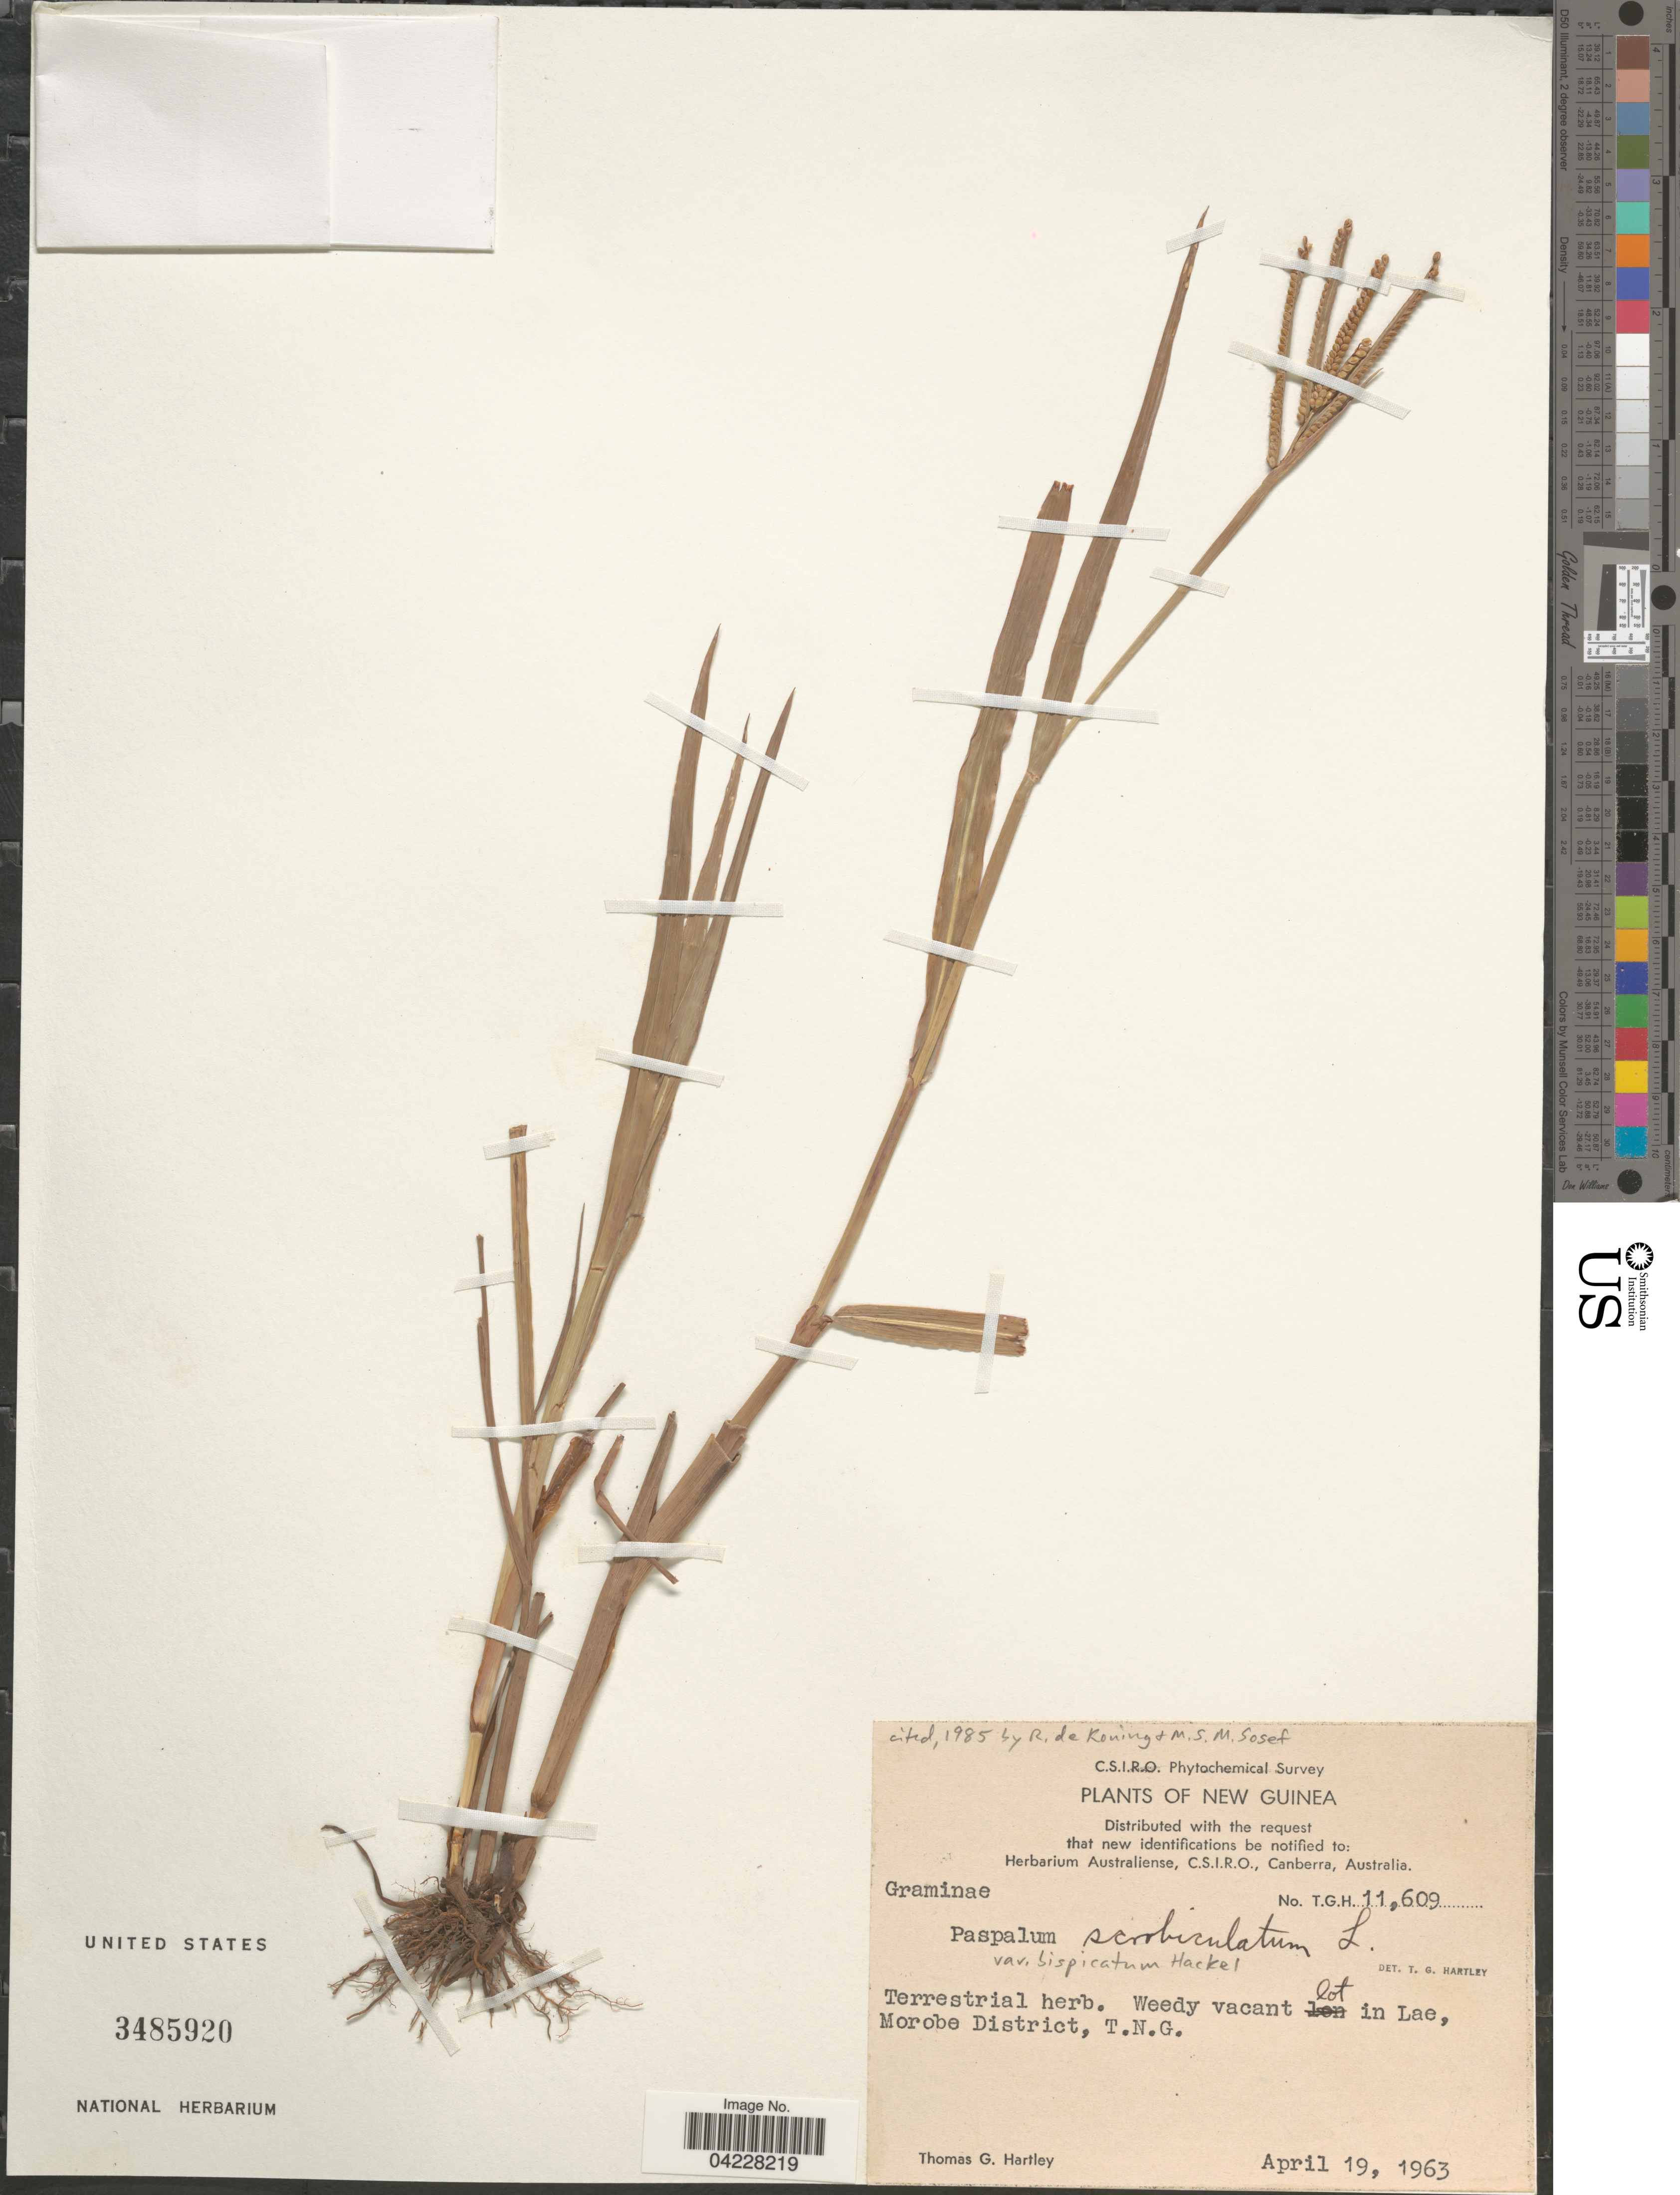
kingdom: Plantae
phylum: Tracheophyta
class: Liliopsida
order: Poales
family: Poaceae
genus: Paspalum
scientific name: Paspalum scrobiculatum var. bispicatum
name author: Hack. ex Merr.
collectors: T. G. Hartley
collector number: T.G.H.11609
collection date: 1963-04-19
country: Papua New Guinea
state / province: Morobe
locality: C.S.I.R.O. Phytochemical Survey. New Guinea. Weedy vacant lot in Lae, Morobe District, T.N.G.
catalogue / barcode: US 3485920